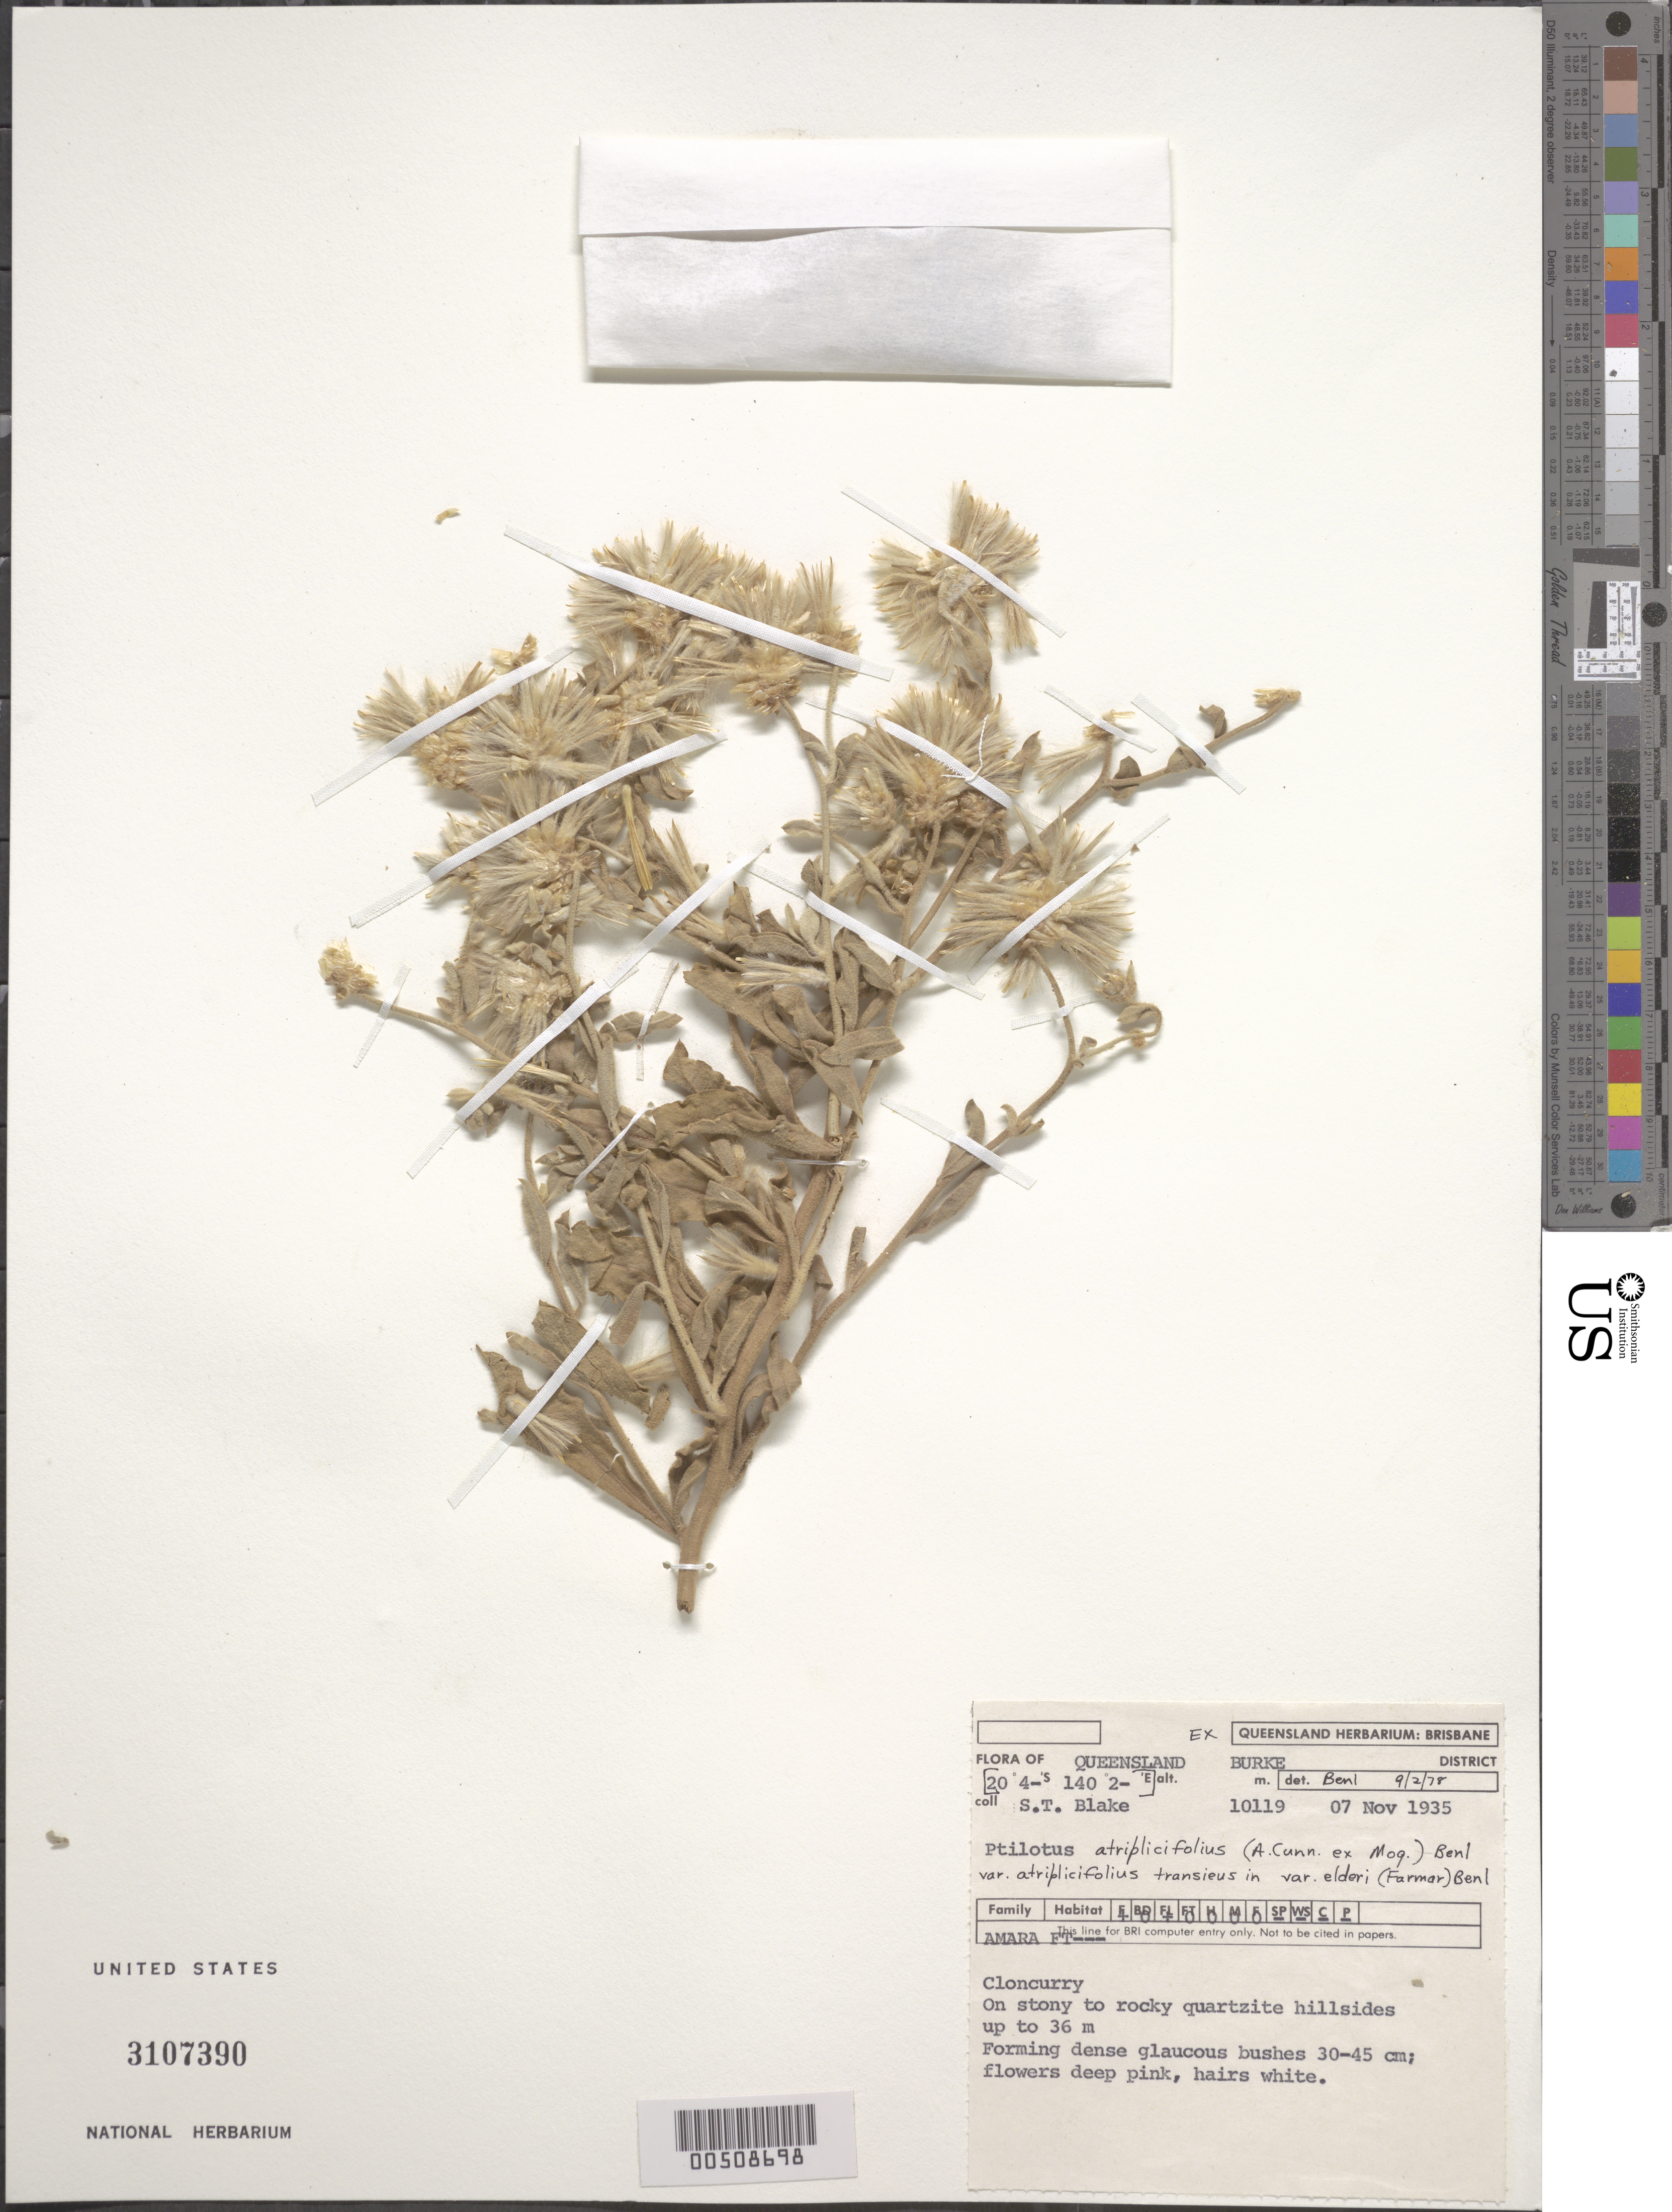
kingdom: Plantae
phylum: Tracheophyta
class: Magnoliopsida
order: Caryophyllales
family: Amaranthaceae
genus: Ptilotus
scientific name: Ptilotus atriplicifolius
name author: (A. Cunn. ex Moq.) Benl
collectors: S. T. Blake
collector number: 10119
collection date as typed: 07 Nov 1935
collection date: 1935-11-07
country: Australia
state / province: Queensland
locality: Cloncurry, burke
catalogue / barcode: US 3107390